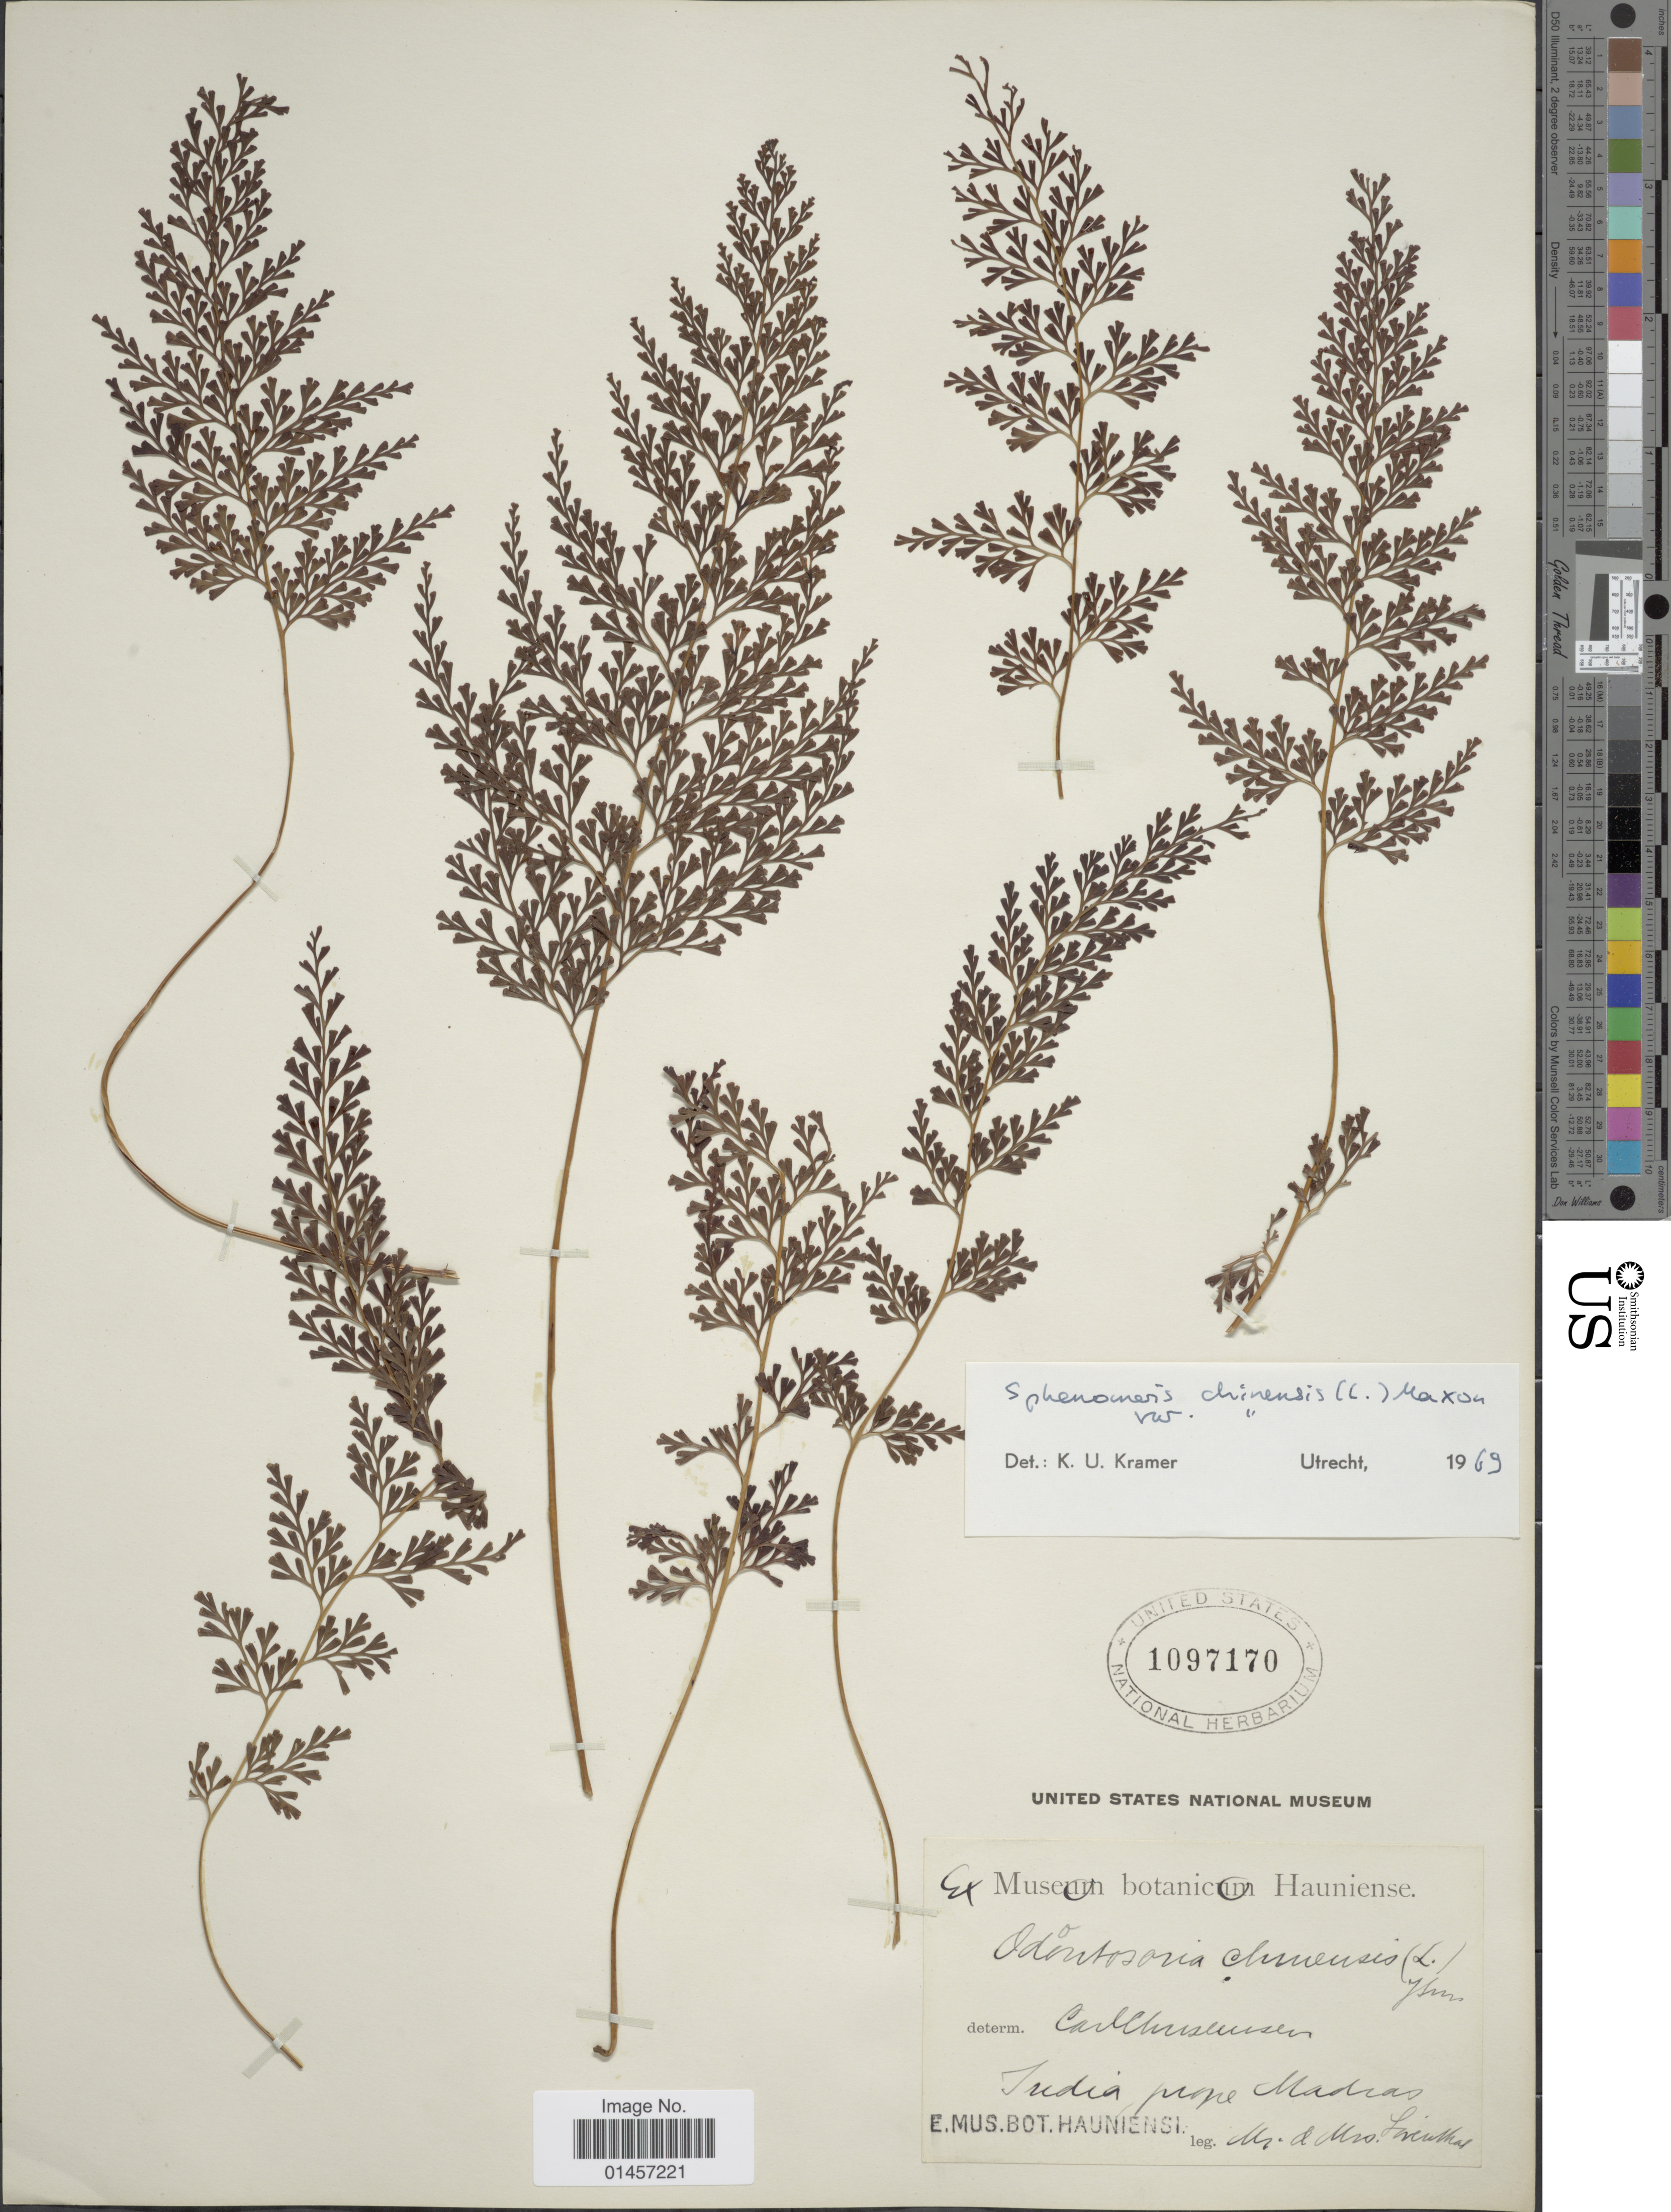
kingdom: Plantae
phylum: Tracheophyta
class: Polypodiopsida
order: Polypodiales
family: Lindsaeaceae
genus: Sphenomeris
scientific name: Sphenomeris chinensis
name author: (L.) Maxon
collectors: Collector illegible & Swei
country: India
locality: India prope Madras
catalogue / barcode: US 1097170